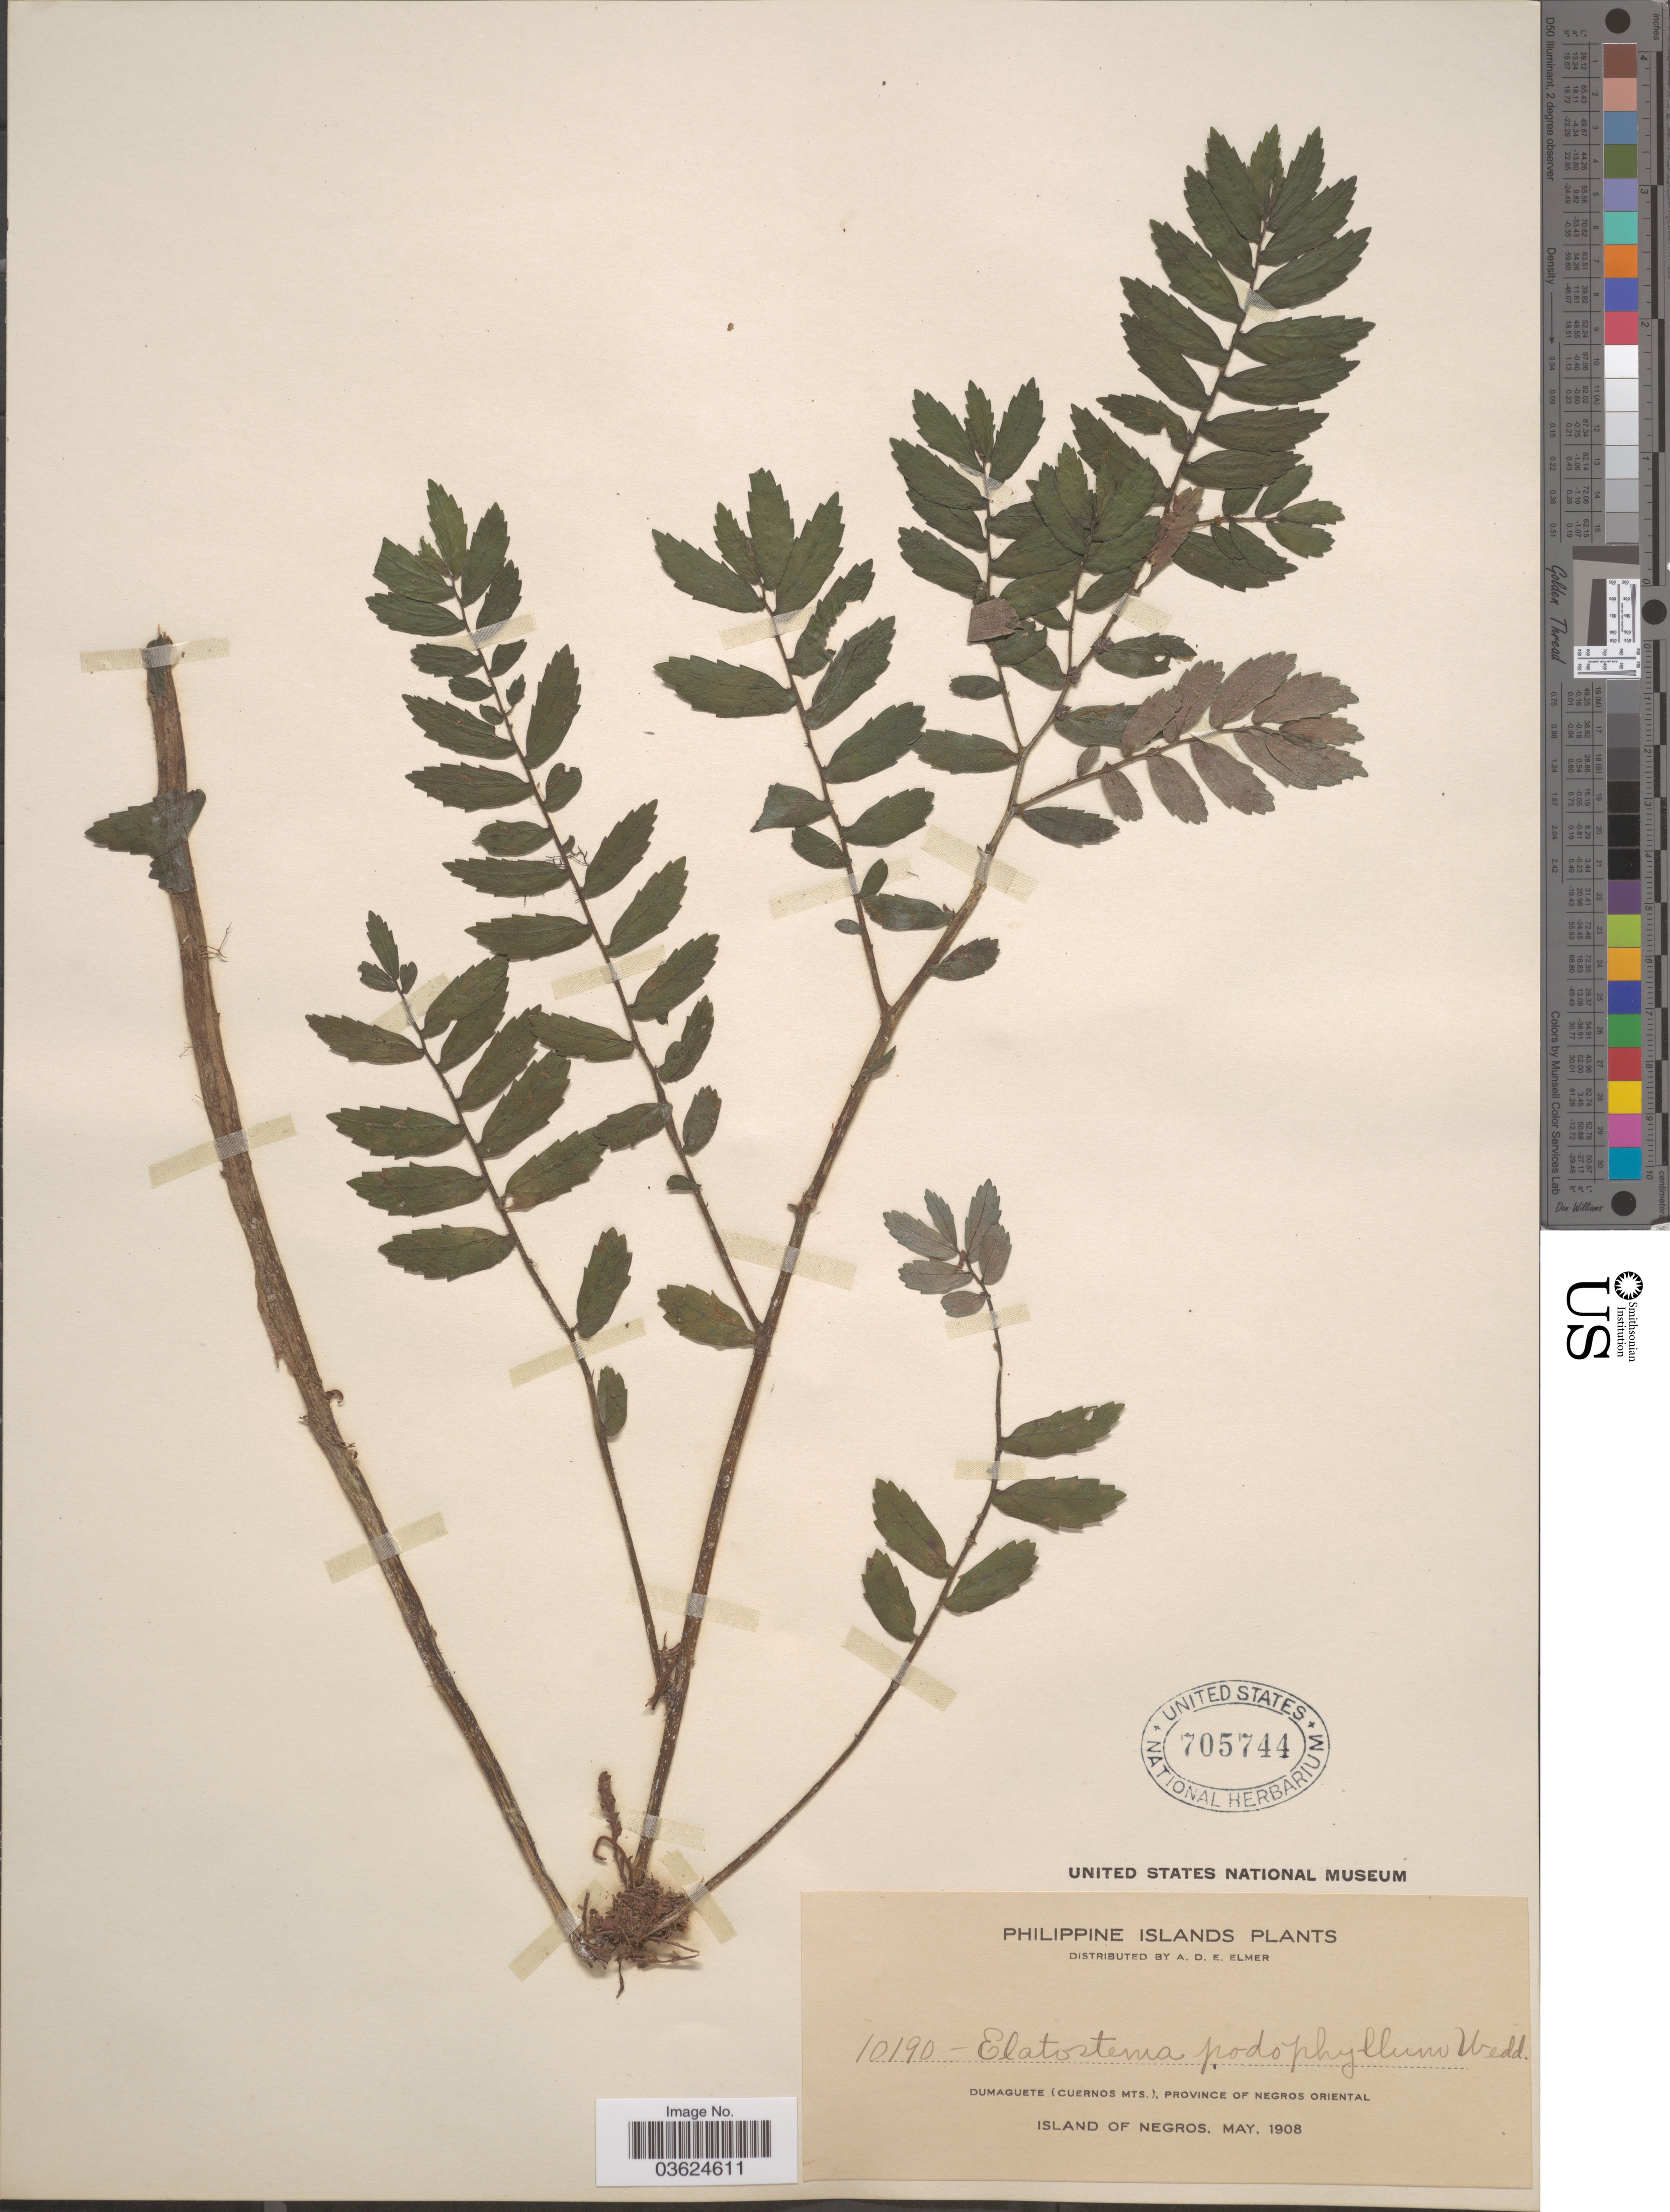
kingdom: Plantae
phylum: Tracheophyta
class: Magnoliopsida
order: Rosales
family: Urticaceae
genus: Elatostema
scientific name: Elatostema podophyllum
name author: Wedd.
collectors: A. D. E. Elmer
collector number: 10190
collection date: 1908-05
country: Philippines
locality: Dumaguete (Cuernos Mts.), Province of Negros Oriental. Island of Negros.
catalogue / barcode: US 705744